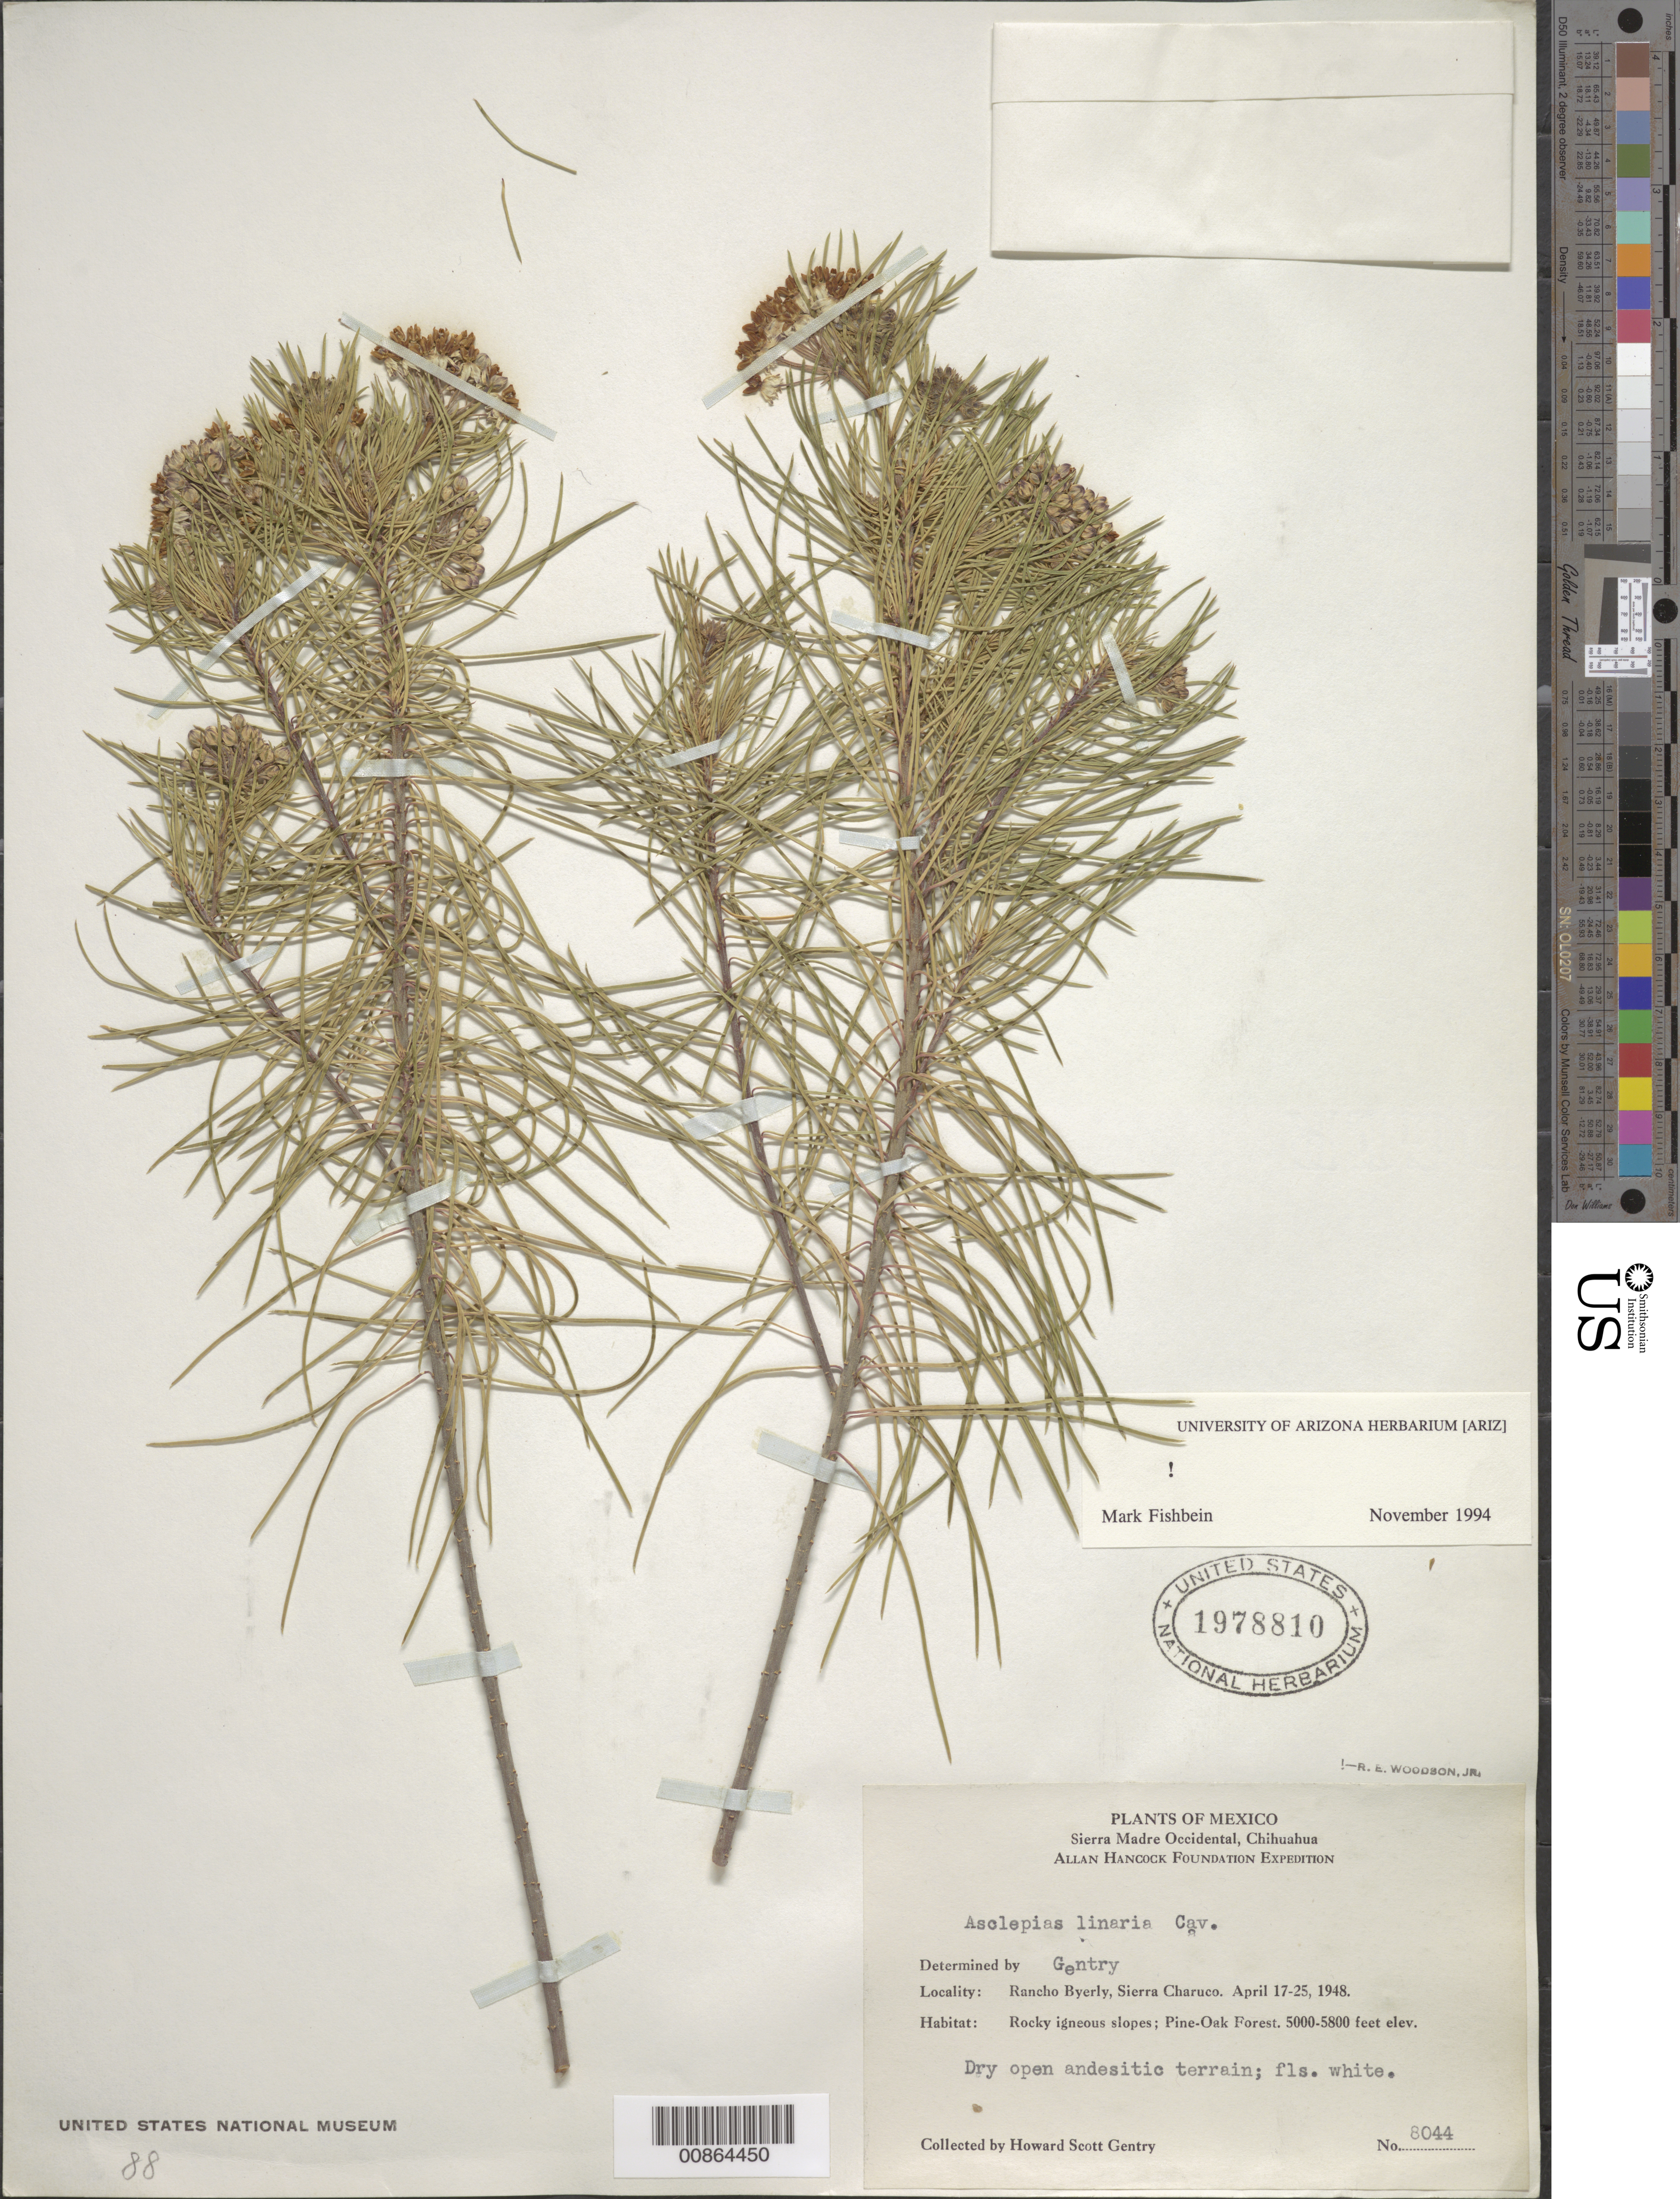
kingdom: Plantae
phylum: Tracheophyta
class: Magnoliopsida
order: Gentianales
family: Apocynaceae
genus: Asclepias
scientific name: Asclepias linaria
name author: Cav.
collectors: H. S. Gentry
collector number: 8044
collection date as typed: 17 Apr 1948 to 25 Apr 1948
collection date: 1948-04-17/1948-04-25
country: Mexico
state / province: Chihuahua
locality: Rancho Byerly, Sierra Charuco.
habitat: Rocky igneous slopes; Pine-Oak Forest. Dry open andesitic terrain.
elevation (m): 1524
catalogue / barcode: US 1978810